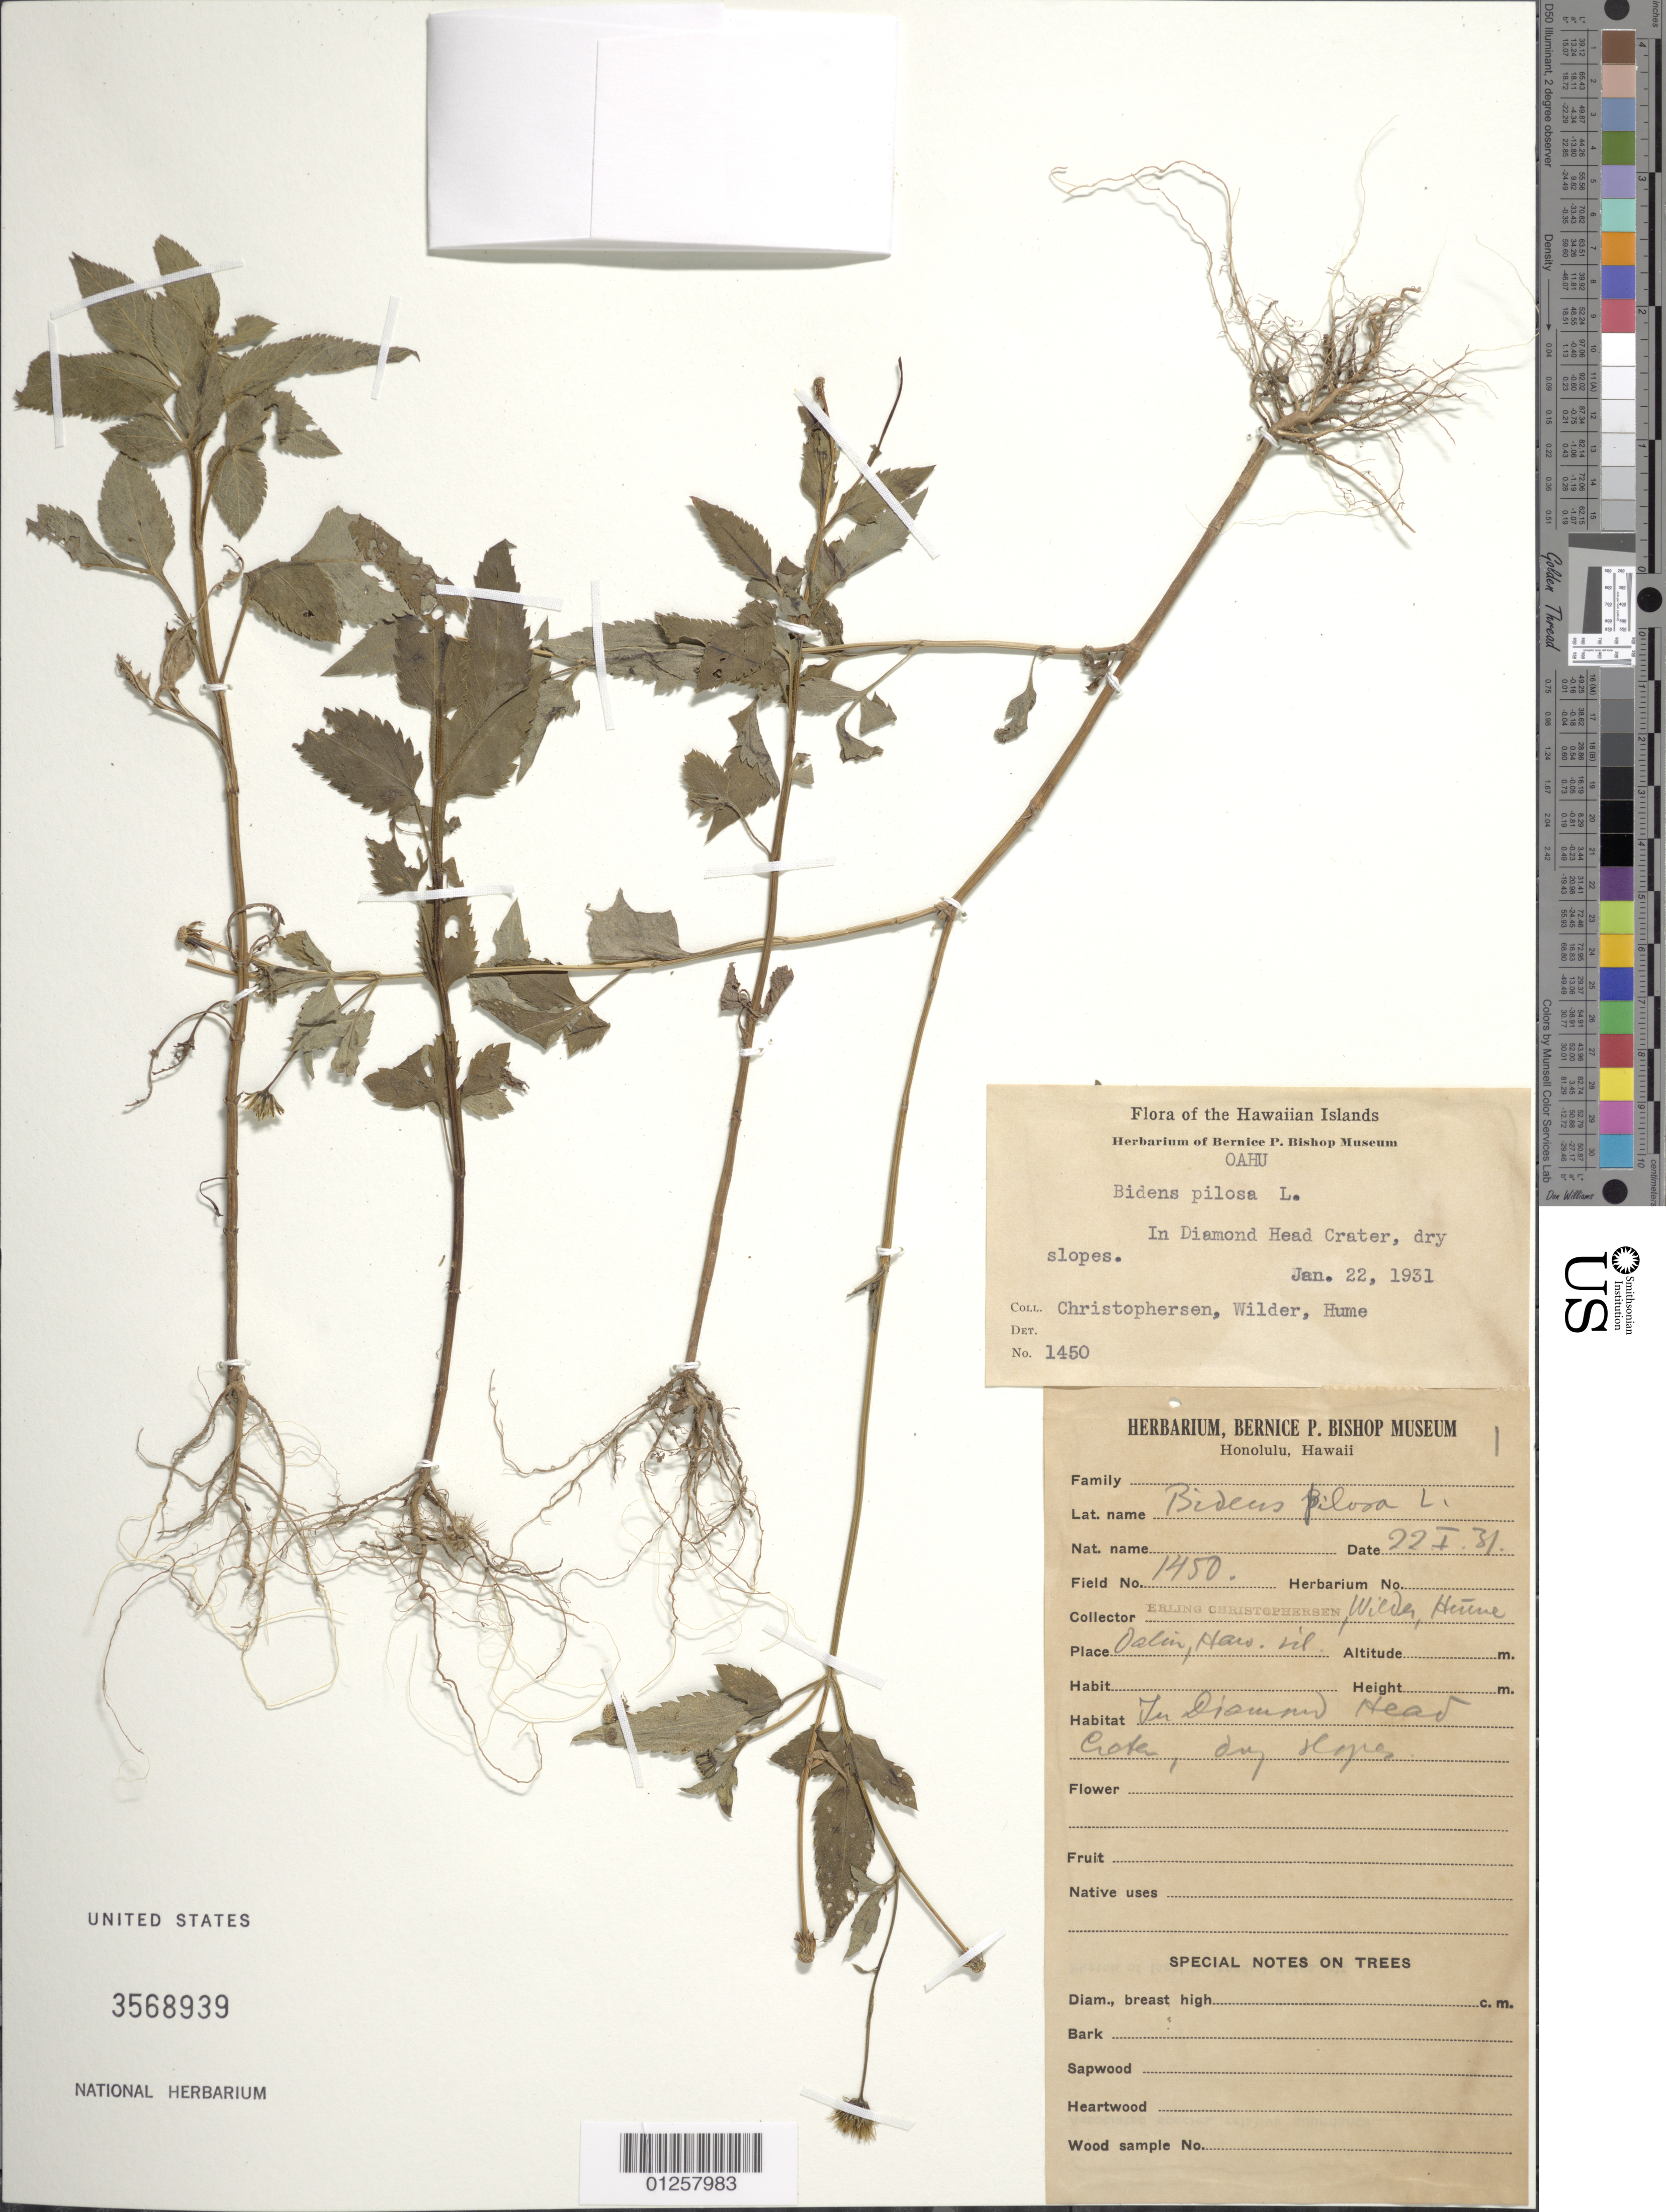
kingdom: Plantae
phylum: Tracheophyta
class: Magnoliopsida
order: Asterales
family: Asteraceae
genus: Bidens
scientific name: Bidens pilosa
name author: L.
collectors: E. Christophersen, E. Hume & G. Wilder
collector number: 1450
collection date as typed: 22 Jan 1931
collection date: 1931-01-22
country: United States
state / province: Hawaii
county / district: Honolulu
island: Oahu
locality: In Diamond Head Crater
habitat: Dry slopes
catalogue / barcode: US 3568939